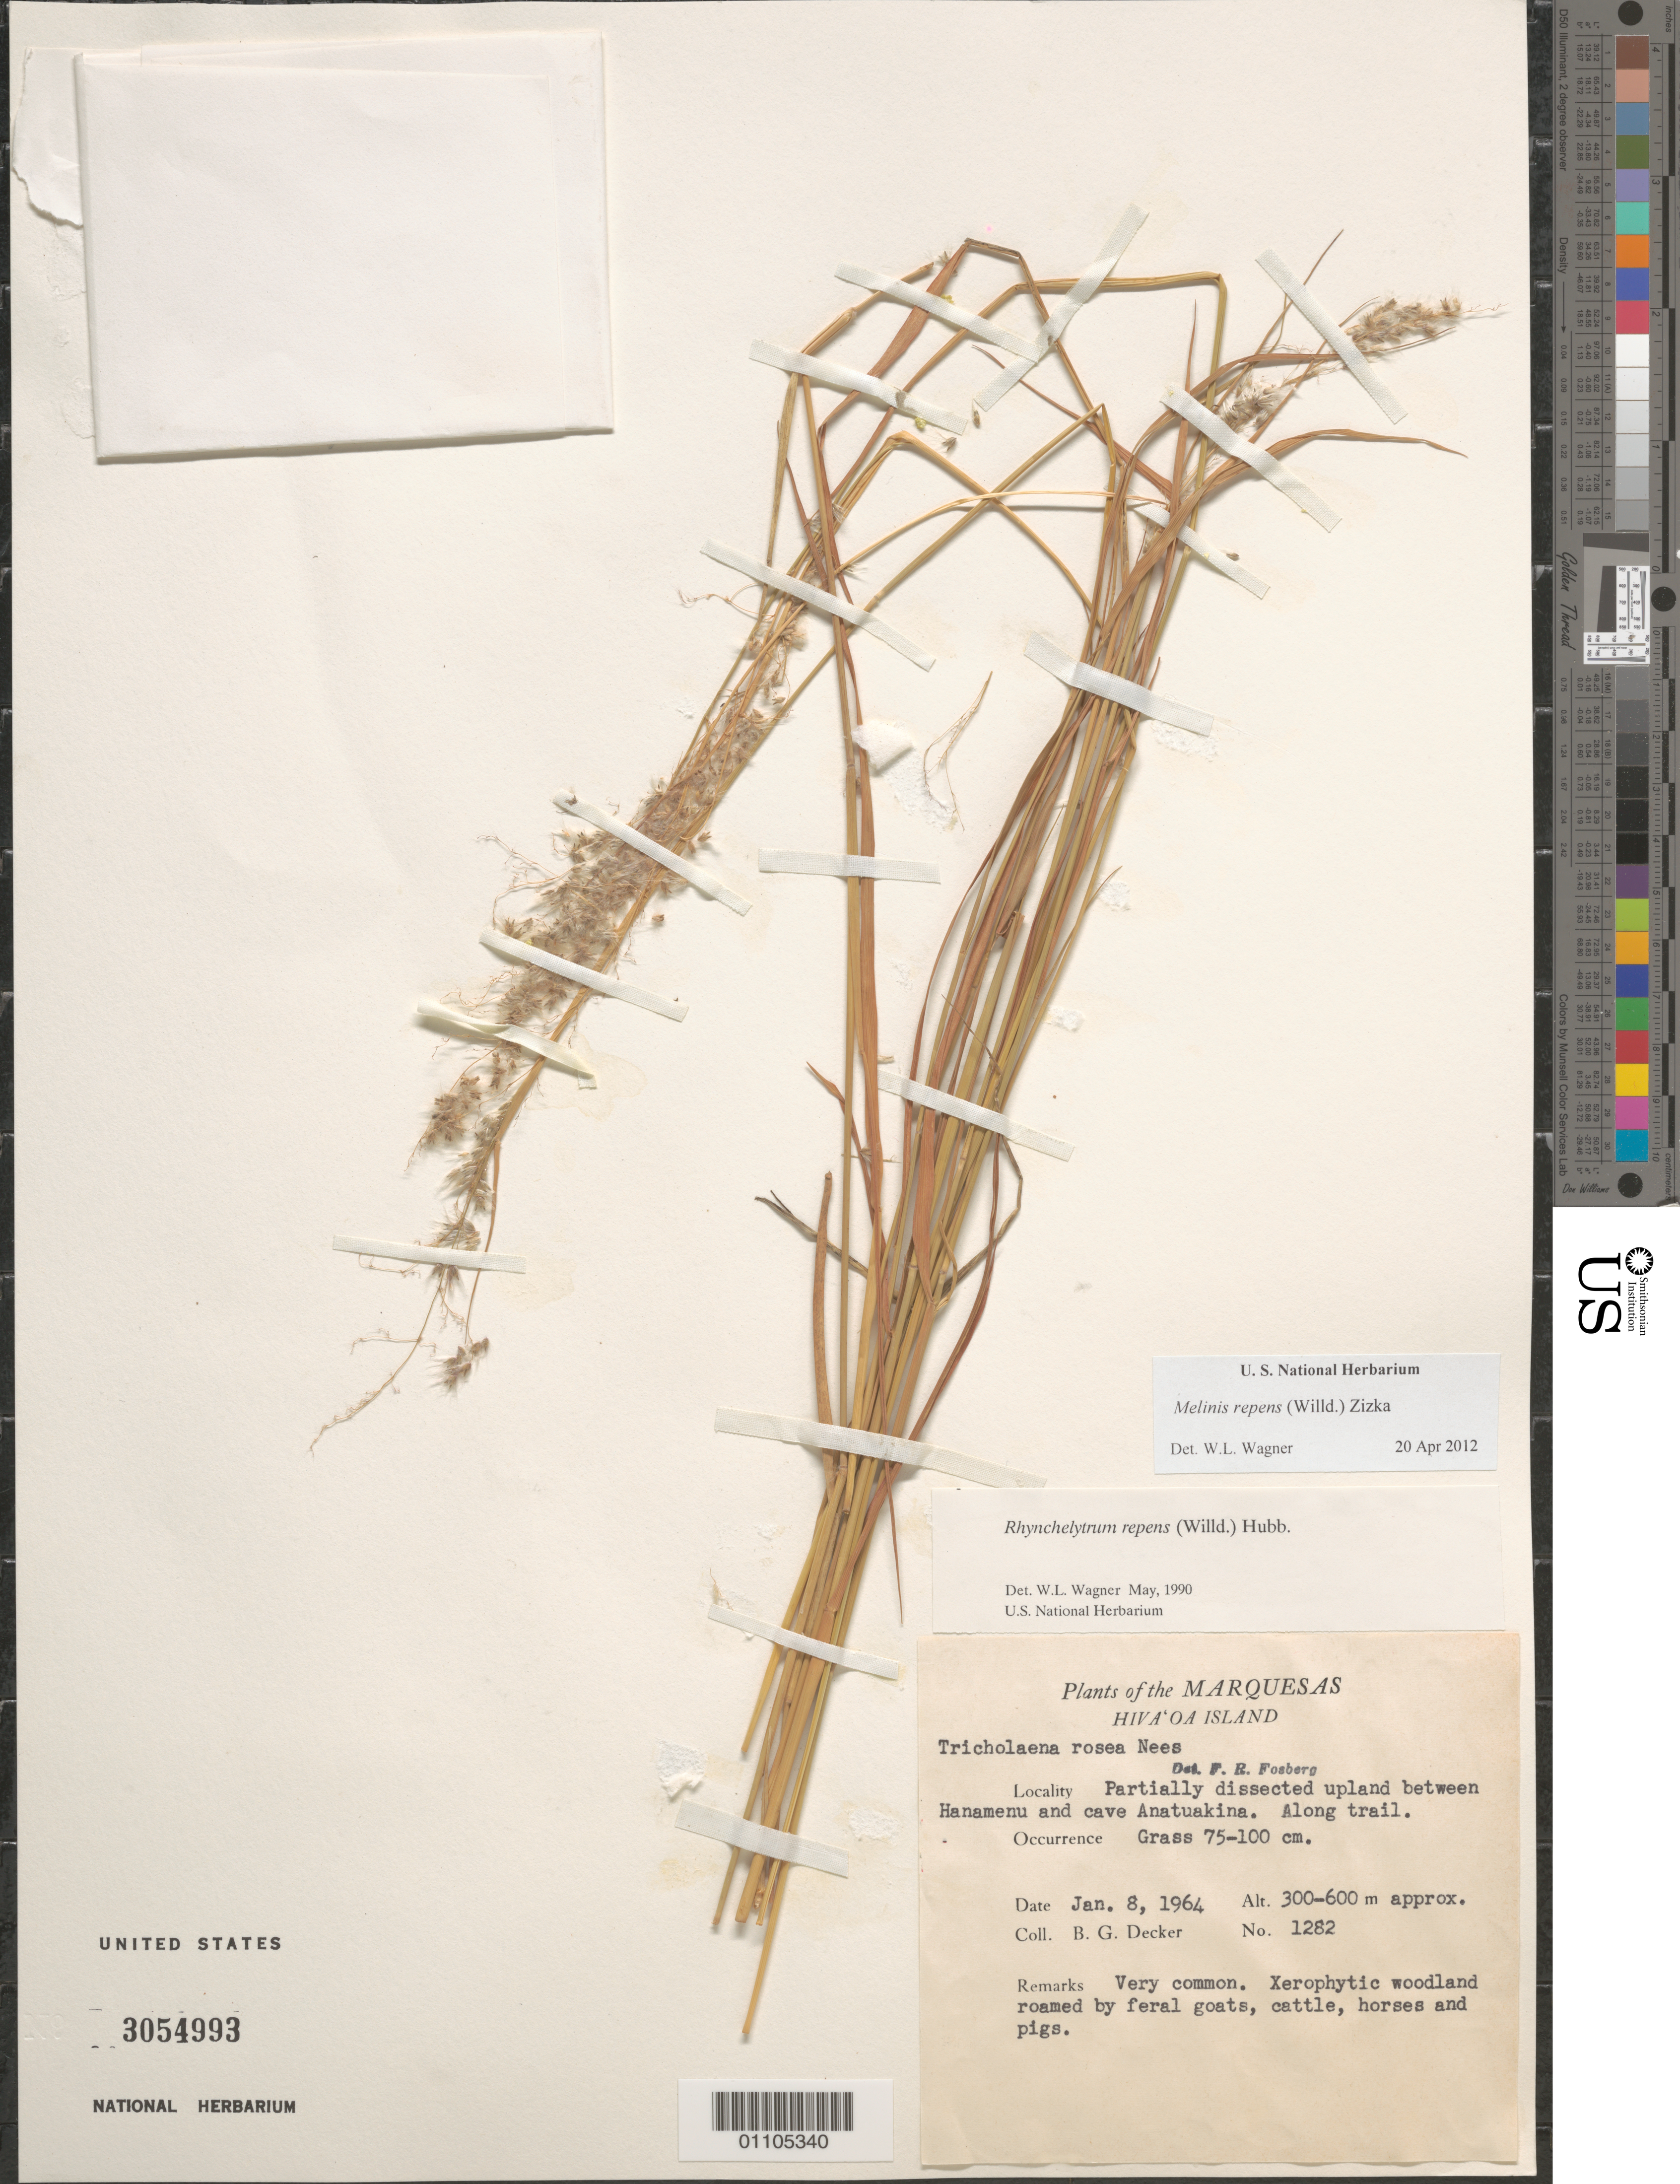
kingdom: Plantae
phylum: Tracheophyta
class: Liliopsida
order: Poales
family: Poaceae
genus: Melinis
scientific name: Melinis repens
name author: (Willd.) Zizka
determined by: Wagner, W. L., (BOT), Smithsonian Institution - National Museum of Natural History (UNITED STATES)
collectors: B. G. Decker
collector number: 1282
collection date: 1964-01-08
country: French Polynesia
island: Hiva Oa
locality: partially dissected upland between Hanamenu and cave Anatuakina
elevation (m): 300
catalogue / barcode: US 3054993